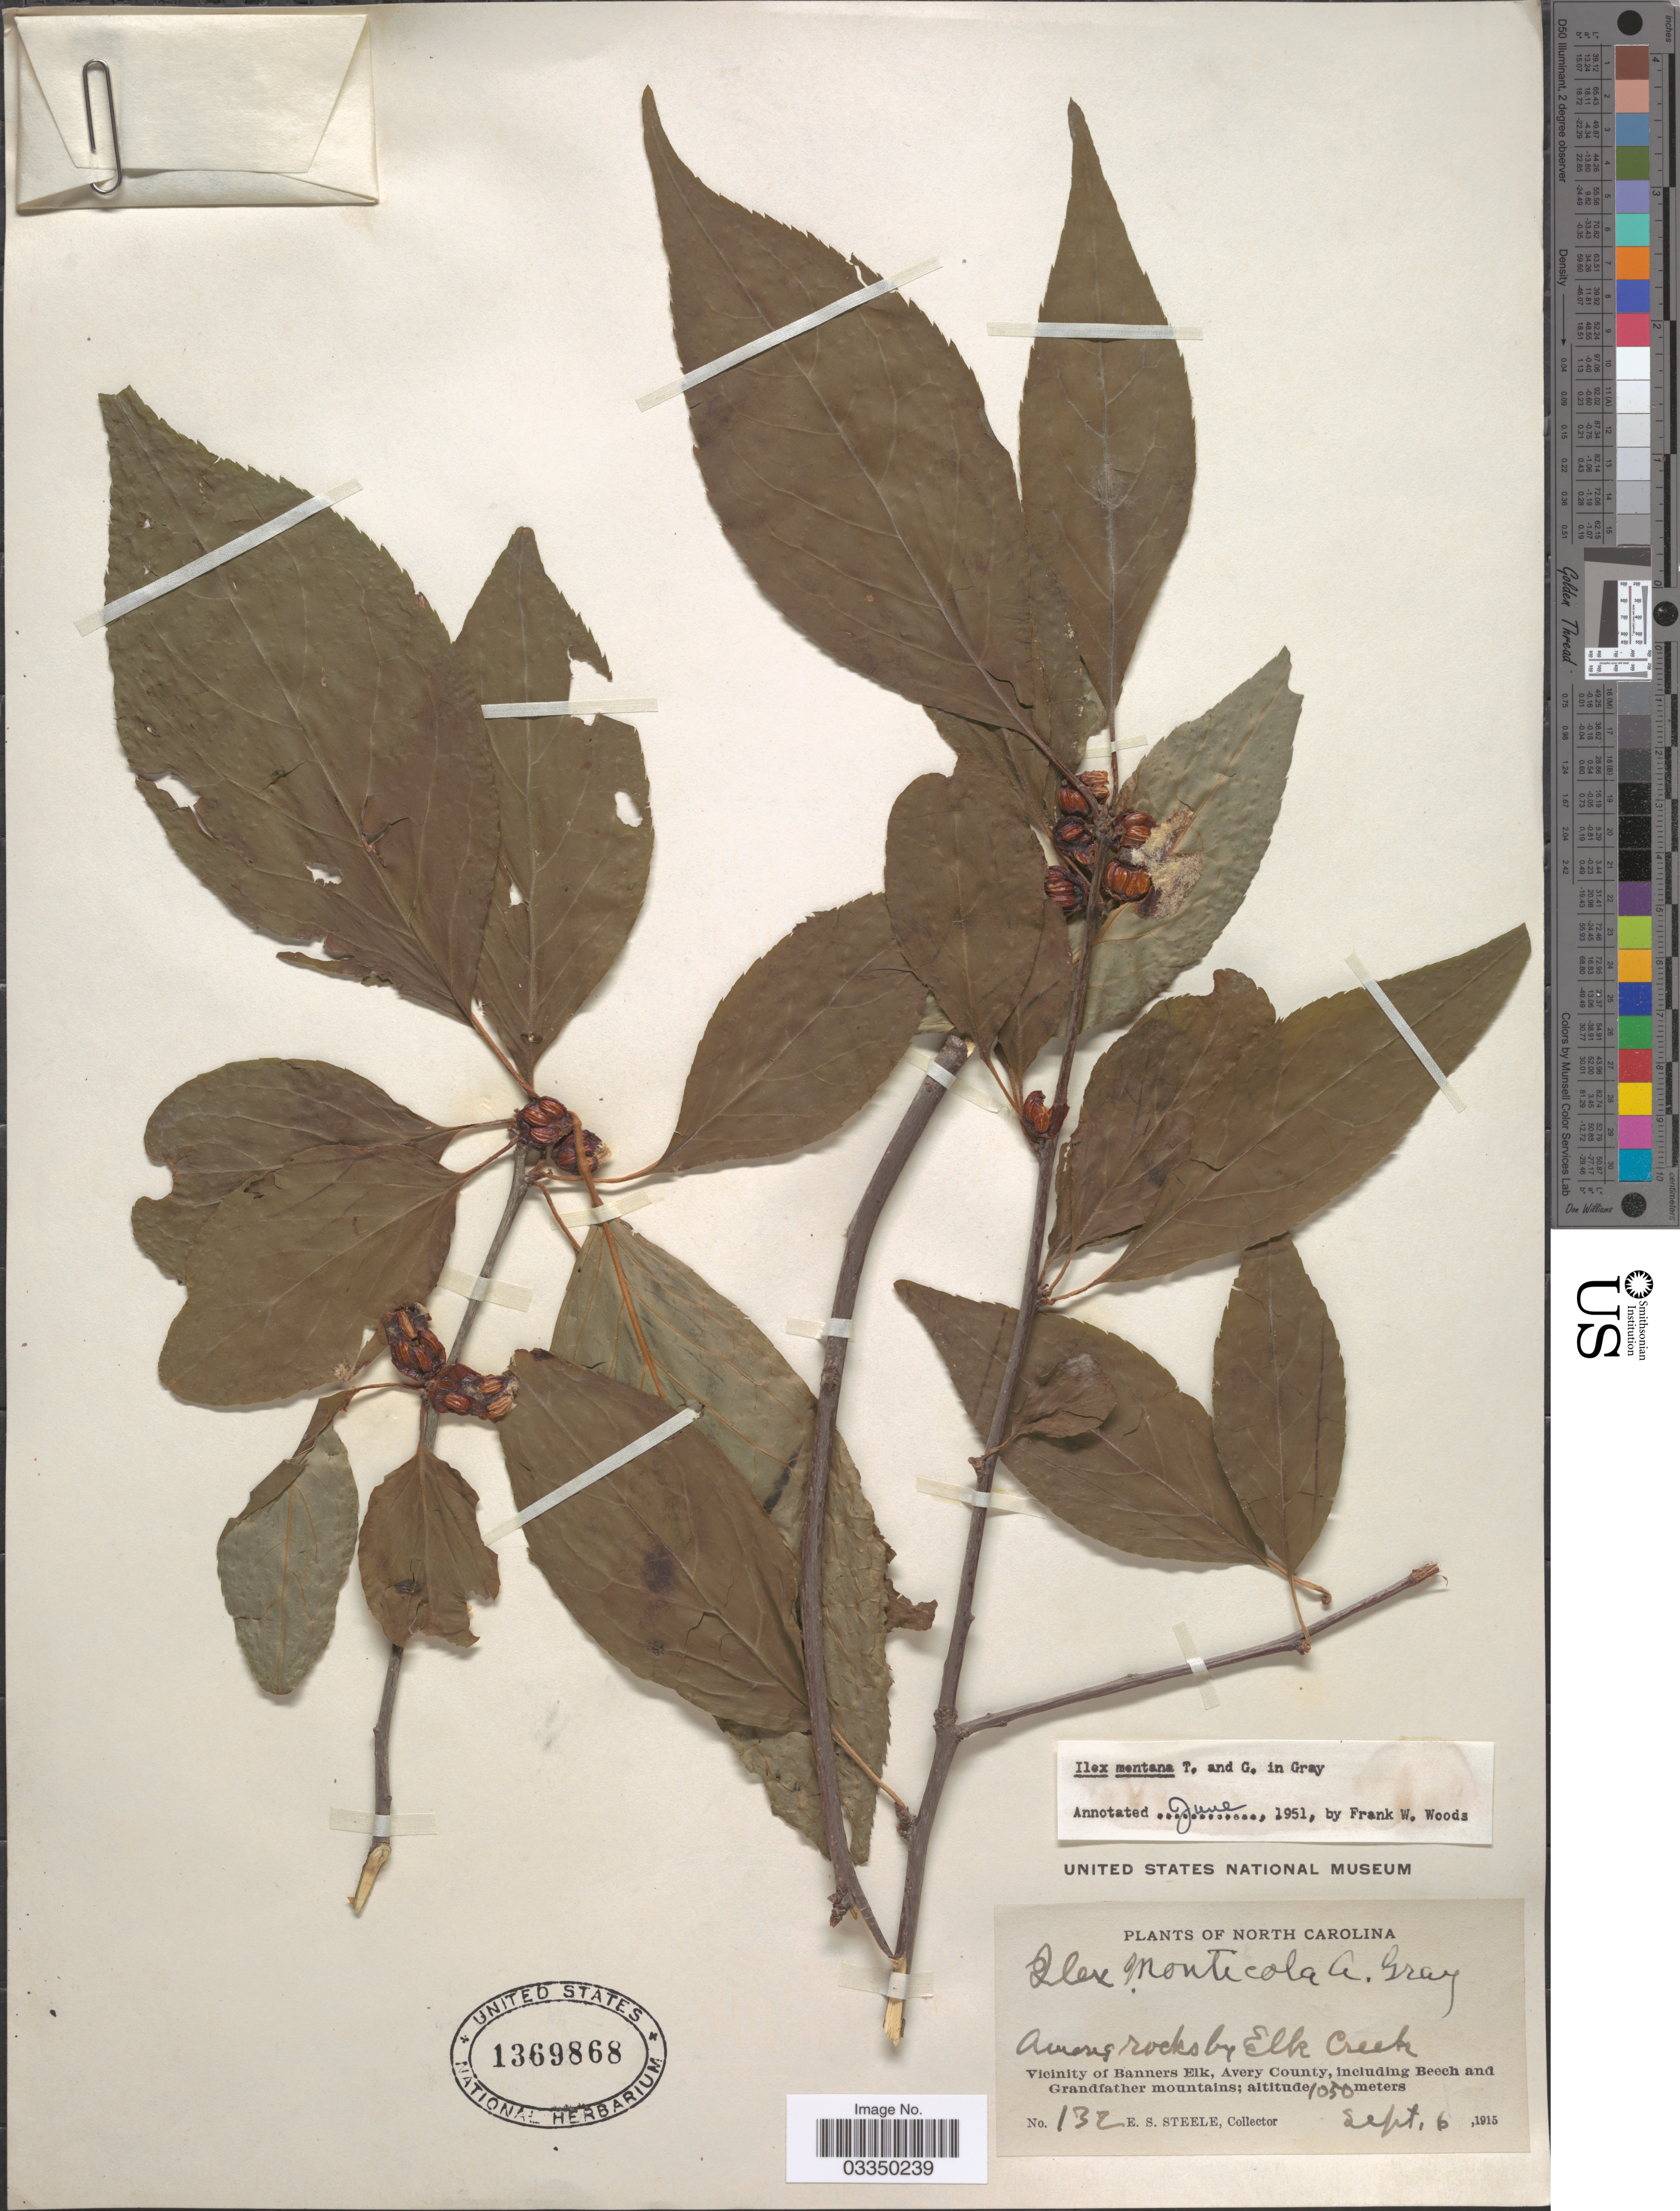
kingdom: Plantae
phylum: Tracheophyta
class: Magnoliopsida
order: Aquifoliales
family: Aquifoliaceae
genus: Ilex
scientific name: Ilex montana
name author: Torr. & A. Gray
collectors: E. Steele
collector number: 132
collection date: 1915-09-06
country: United States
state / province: North Carolina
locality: Among rocks by Elk Creek. Vicinity of Banners Elk, Avery County, including Beech and Grandfather mountains.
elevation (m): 1050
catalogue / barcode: US 1369868